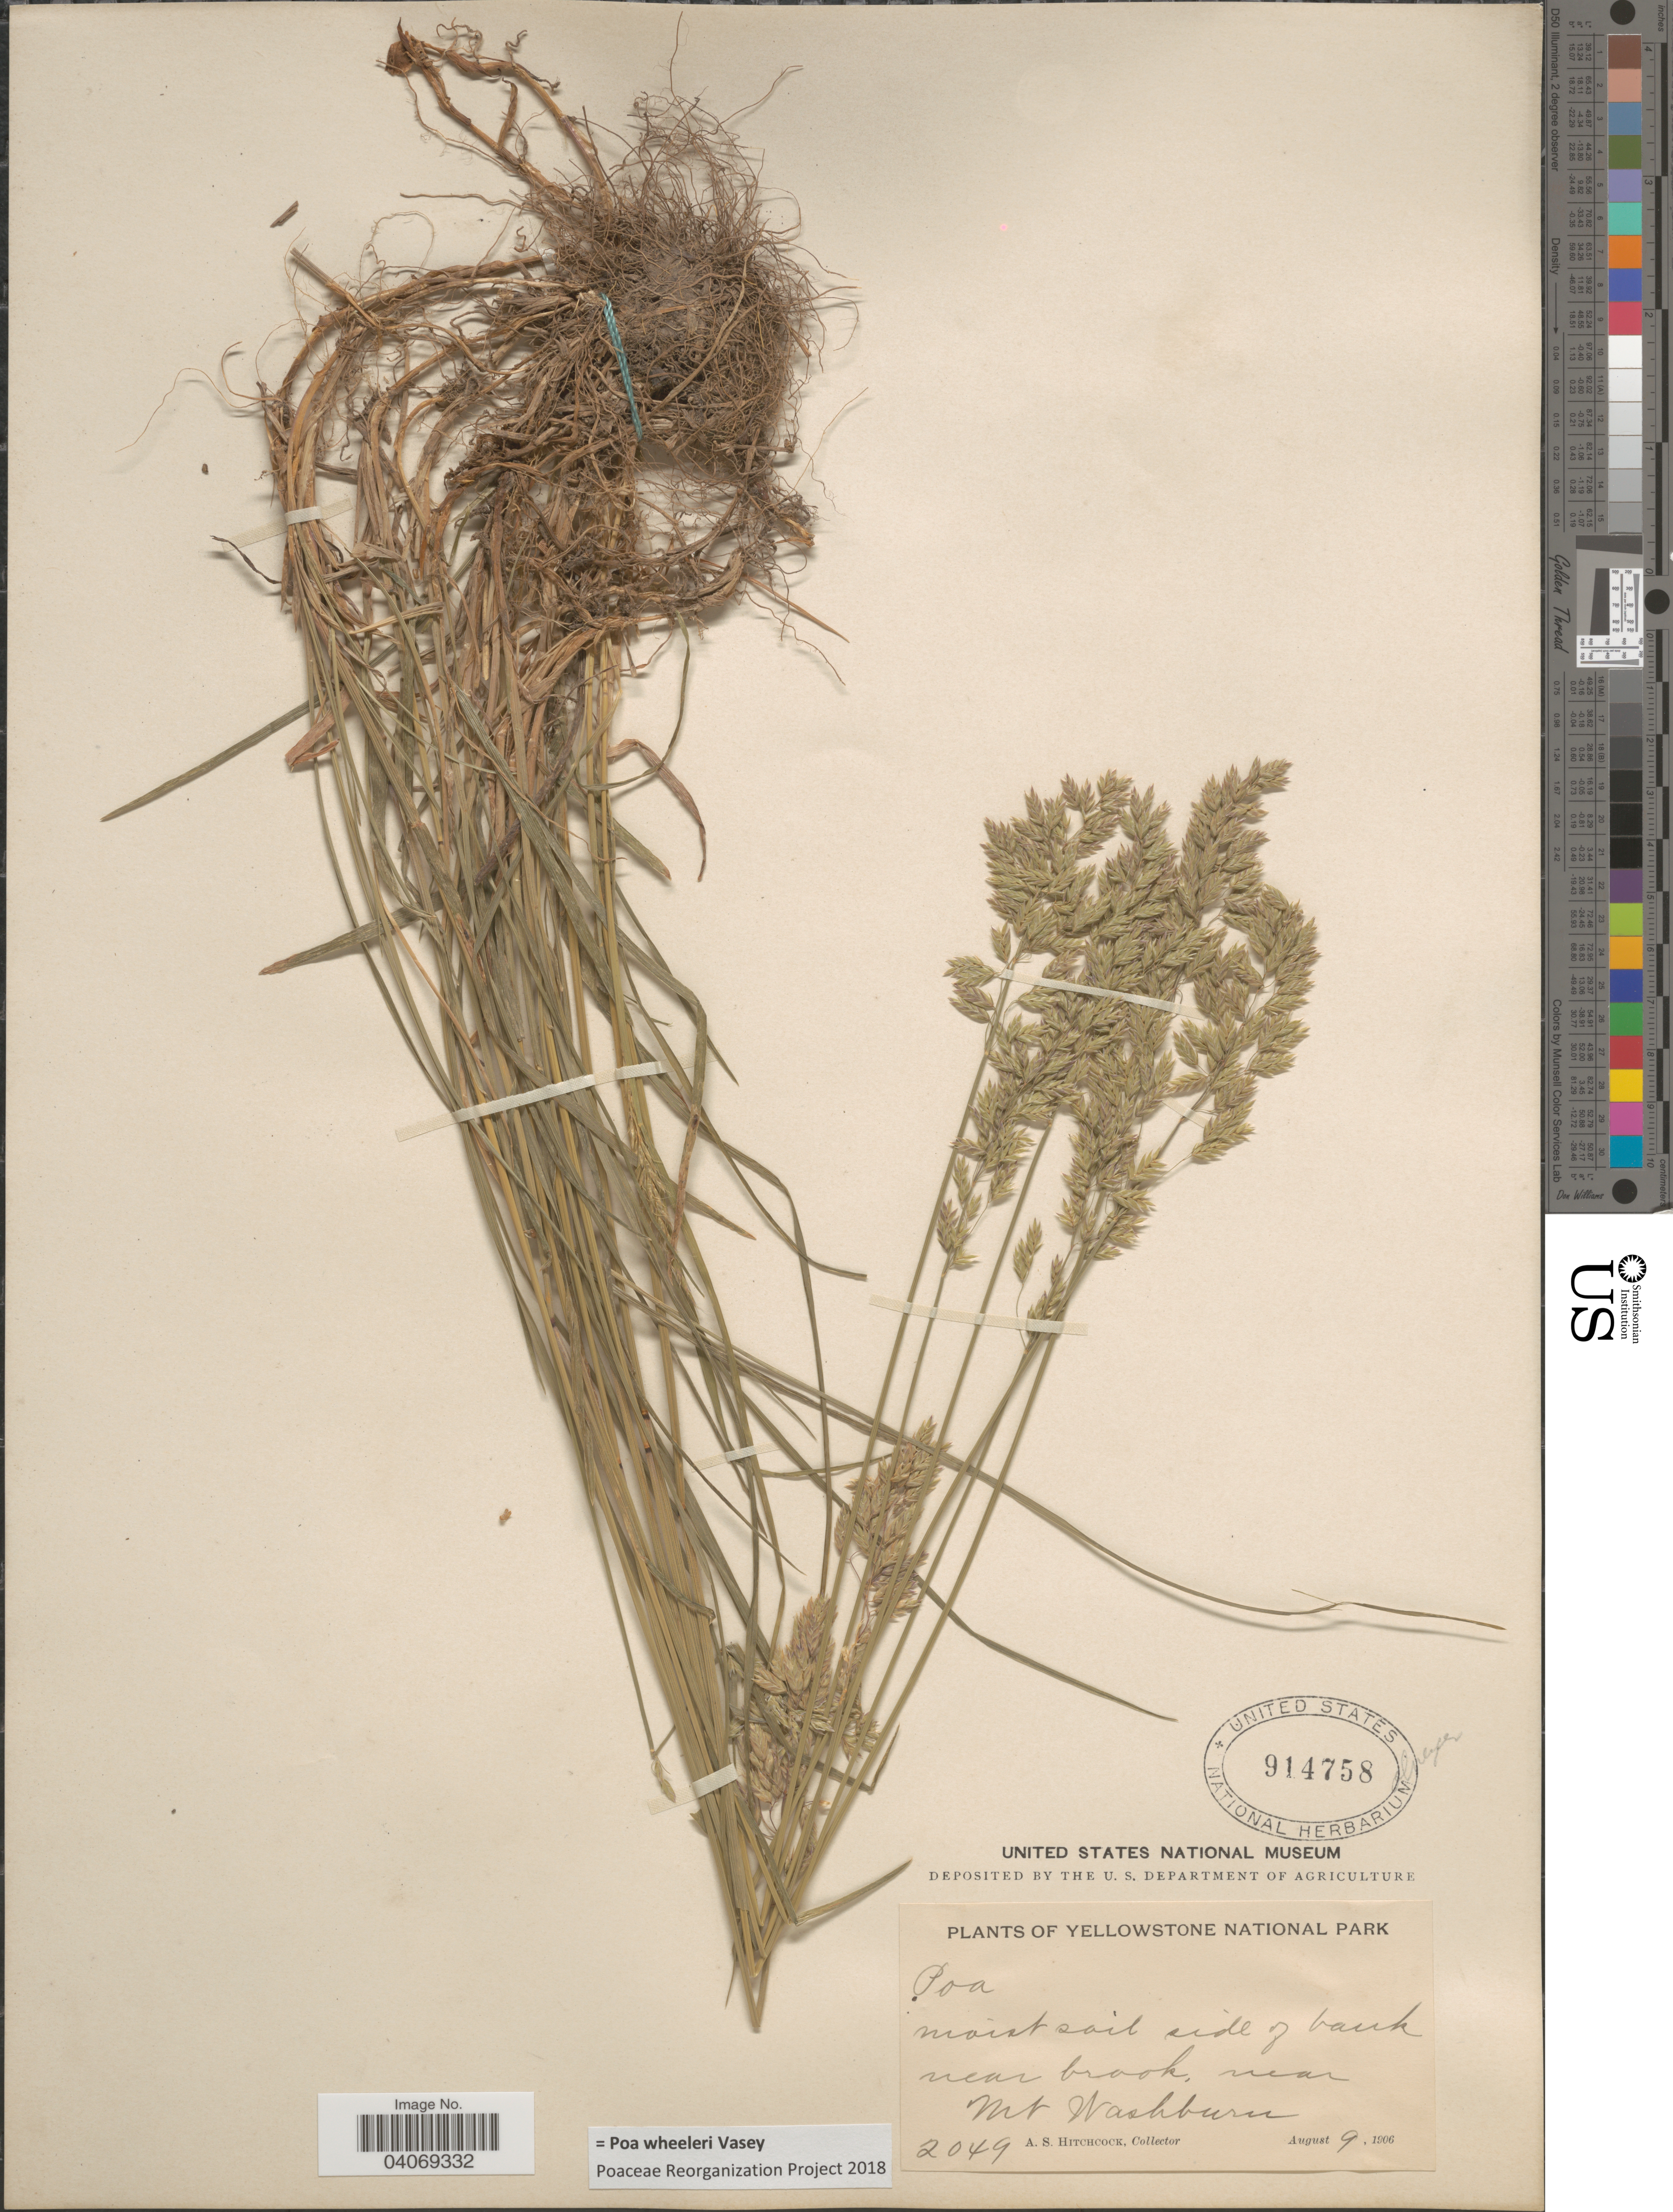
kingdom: Plantae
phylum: Tracheophyta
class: Liliopsida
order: Poales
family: Poaceae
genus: Poa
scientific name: Poa wheeleri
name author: Vasey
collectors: A. S. Hitchcock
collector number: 2049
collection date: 1906-08-09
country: United States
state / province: Wyoming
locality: Yellowstone National Park. Moist soil side of bank near brook, near Mt Washburn.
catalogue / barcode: US 914758